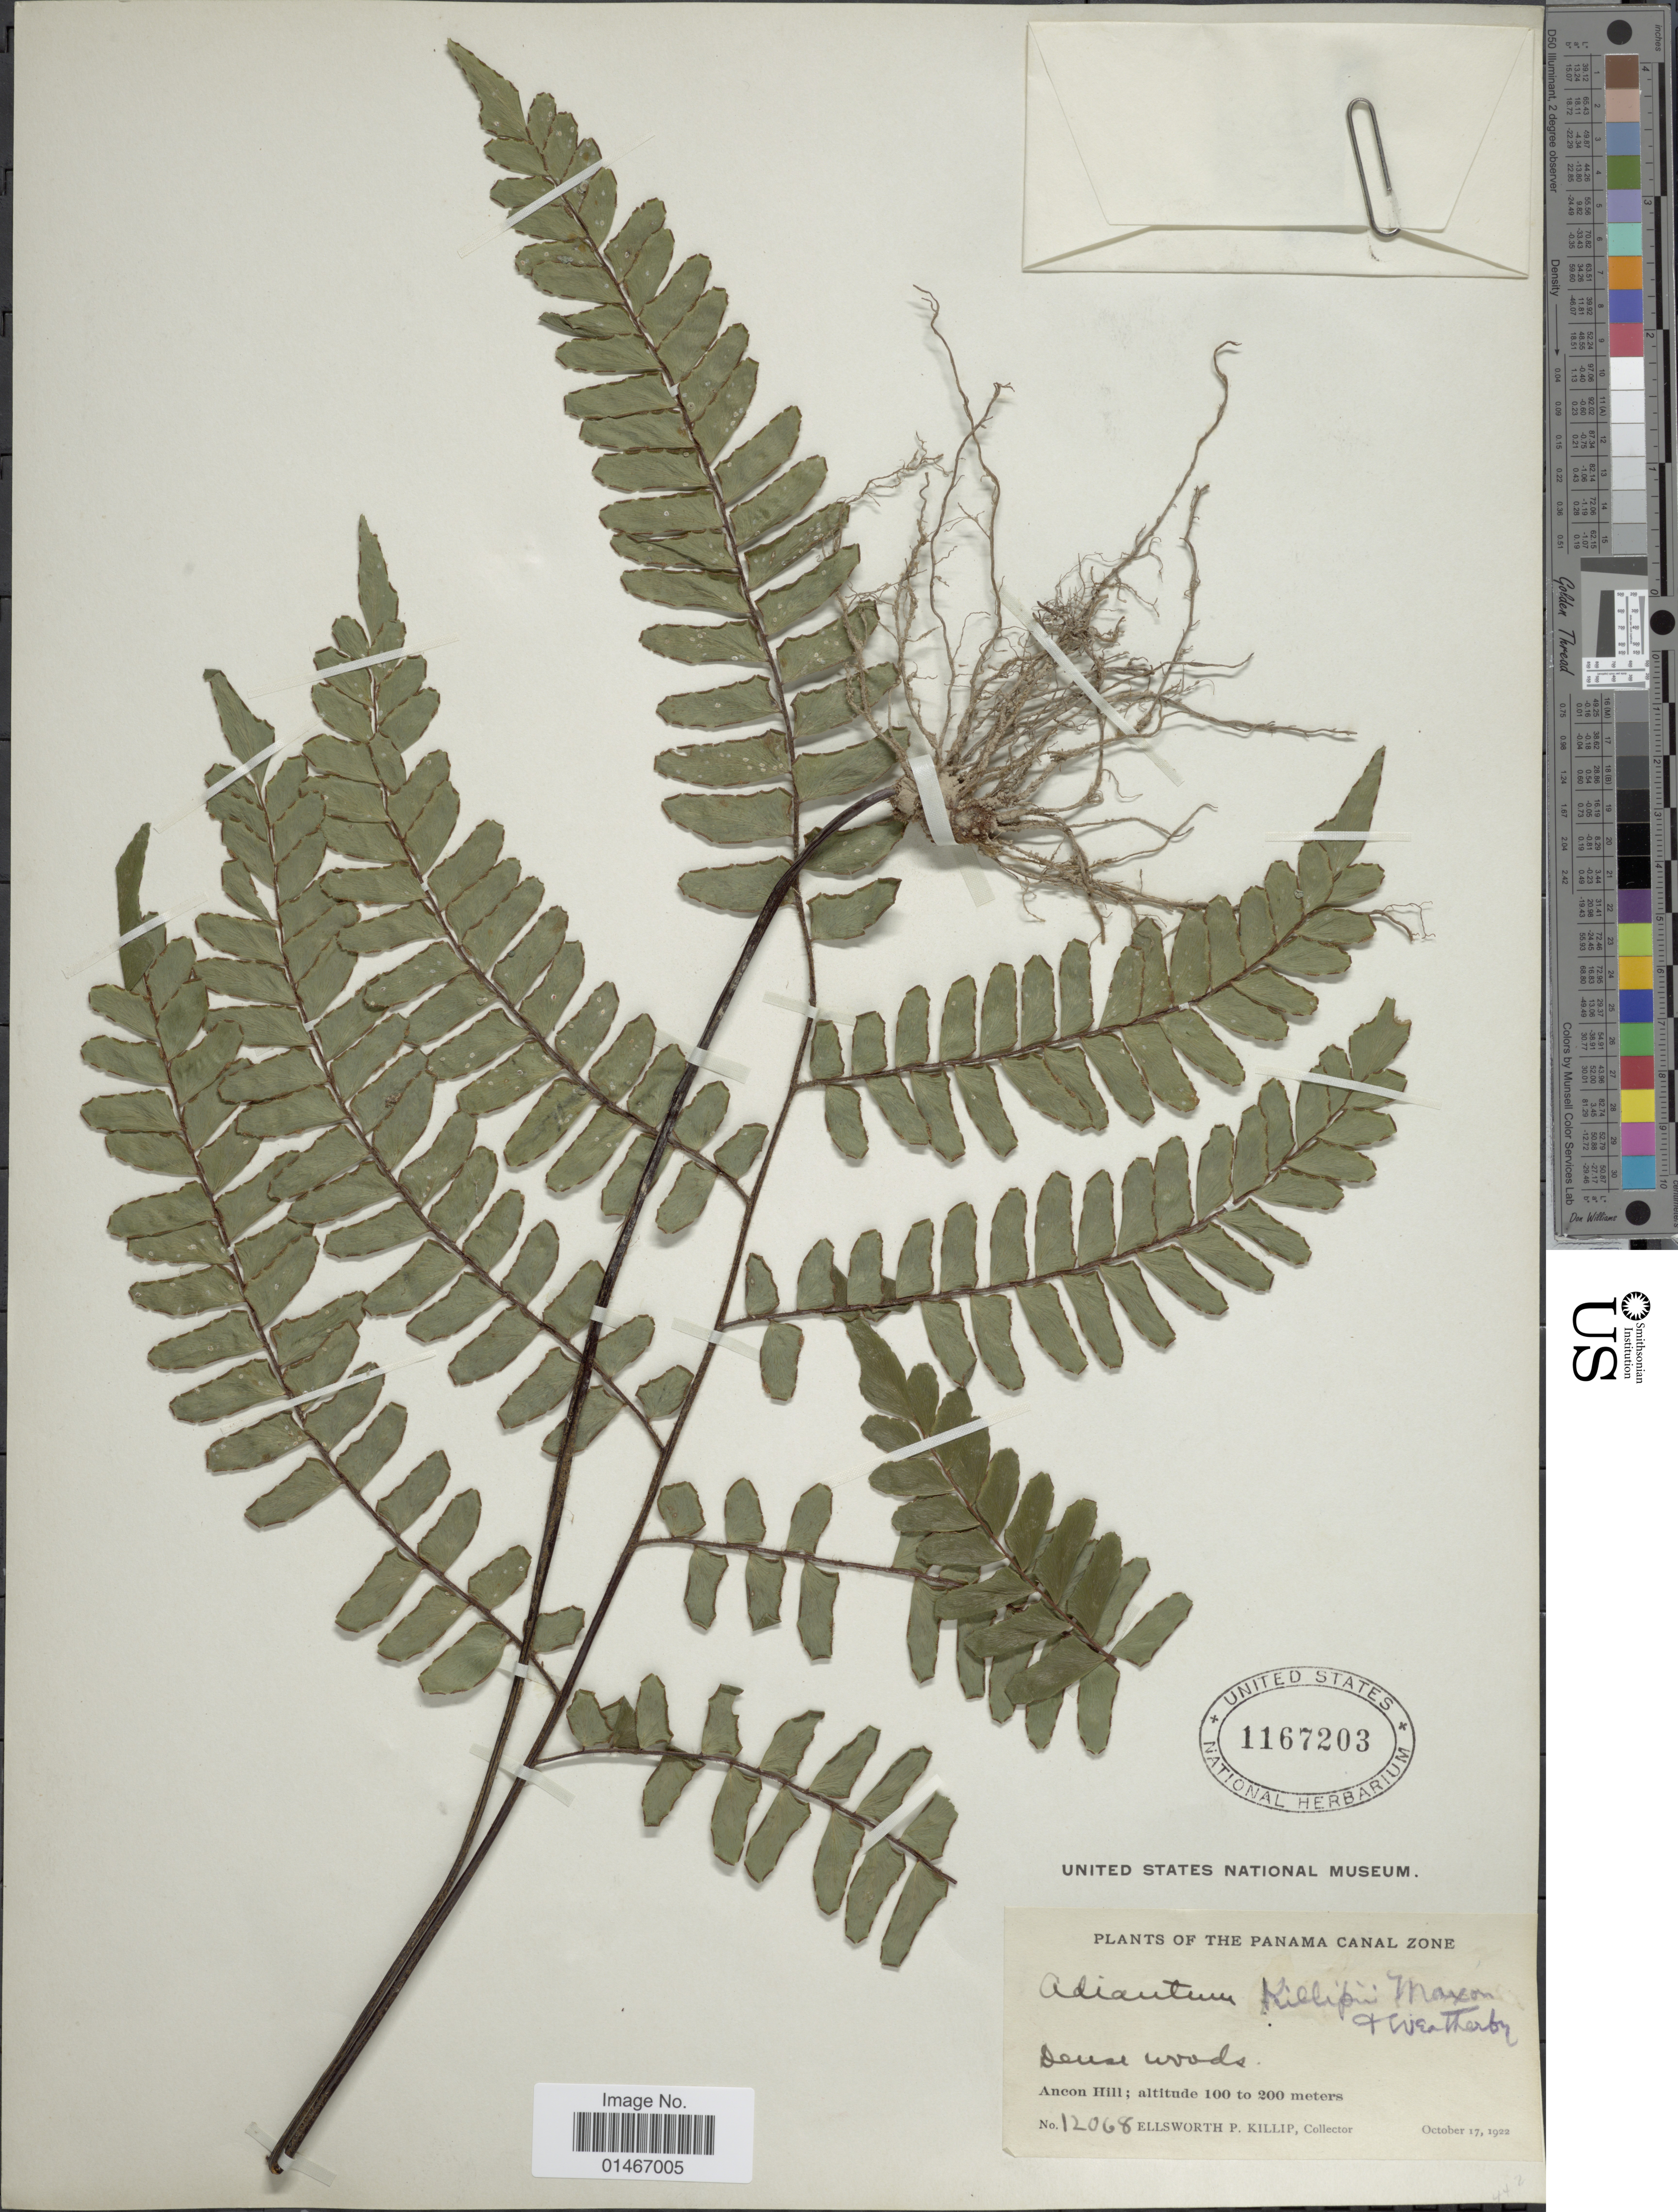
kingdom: Plantae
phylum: Tracheophyta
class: Polypodiopsida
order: Polypodiales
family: Pteridaceae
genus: Adiantum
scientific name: Adiantum killipii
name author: Maxon & Weath.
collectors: E. P. Killip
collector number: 12068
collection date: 1922-10-17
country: Panama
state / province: Colón / Panamá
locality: The Panama Canal Zone. Ancon Hill.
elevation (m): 100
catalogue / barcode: US 1167203